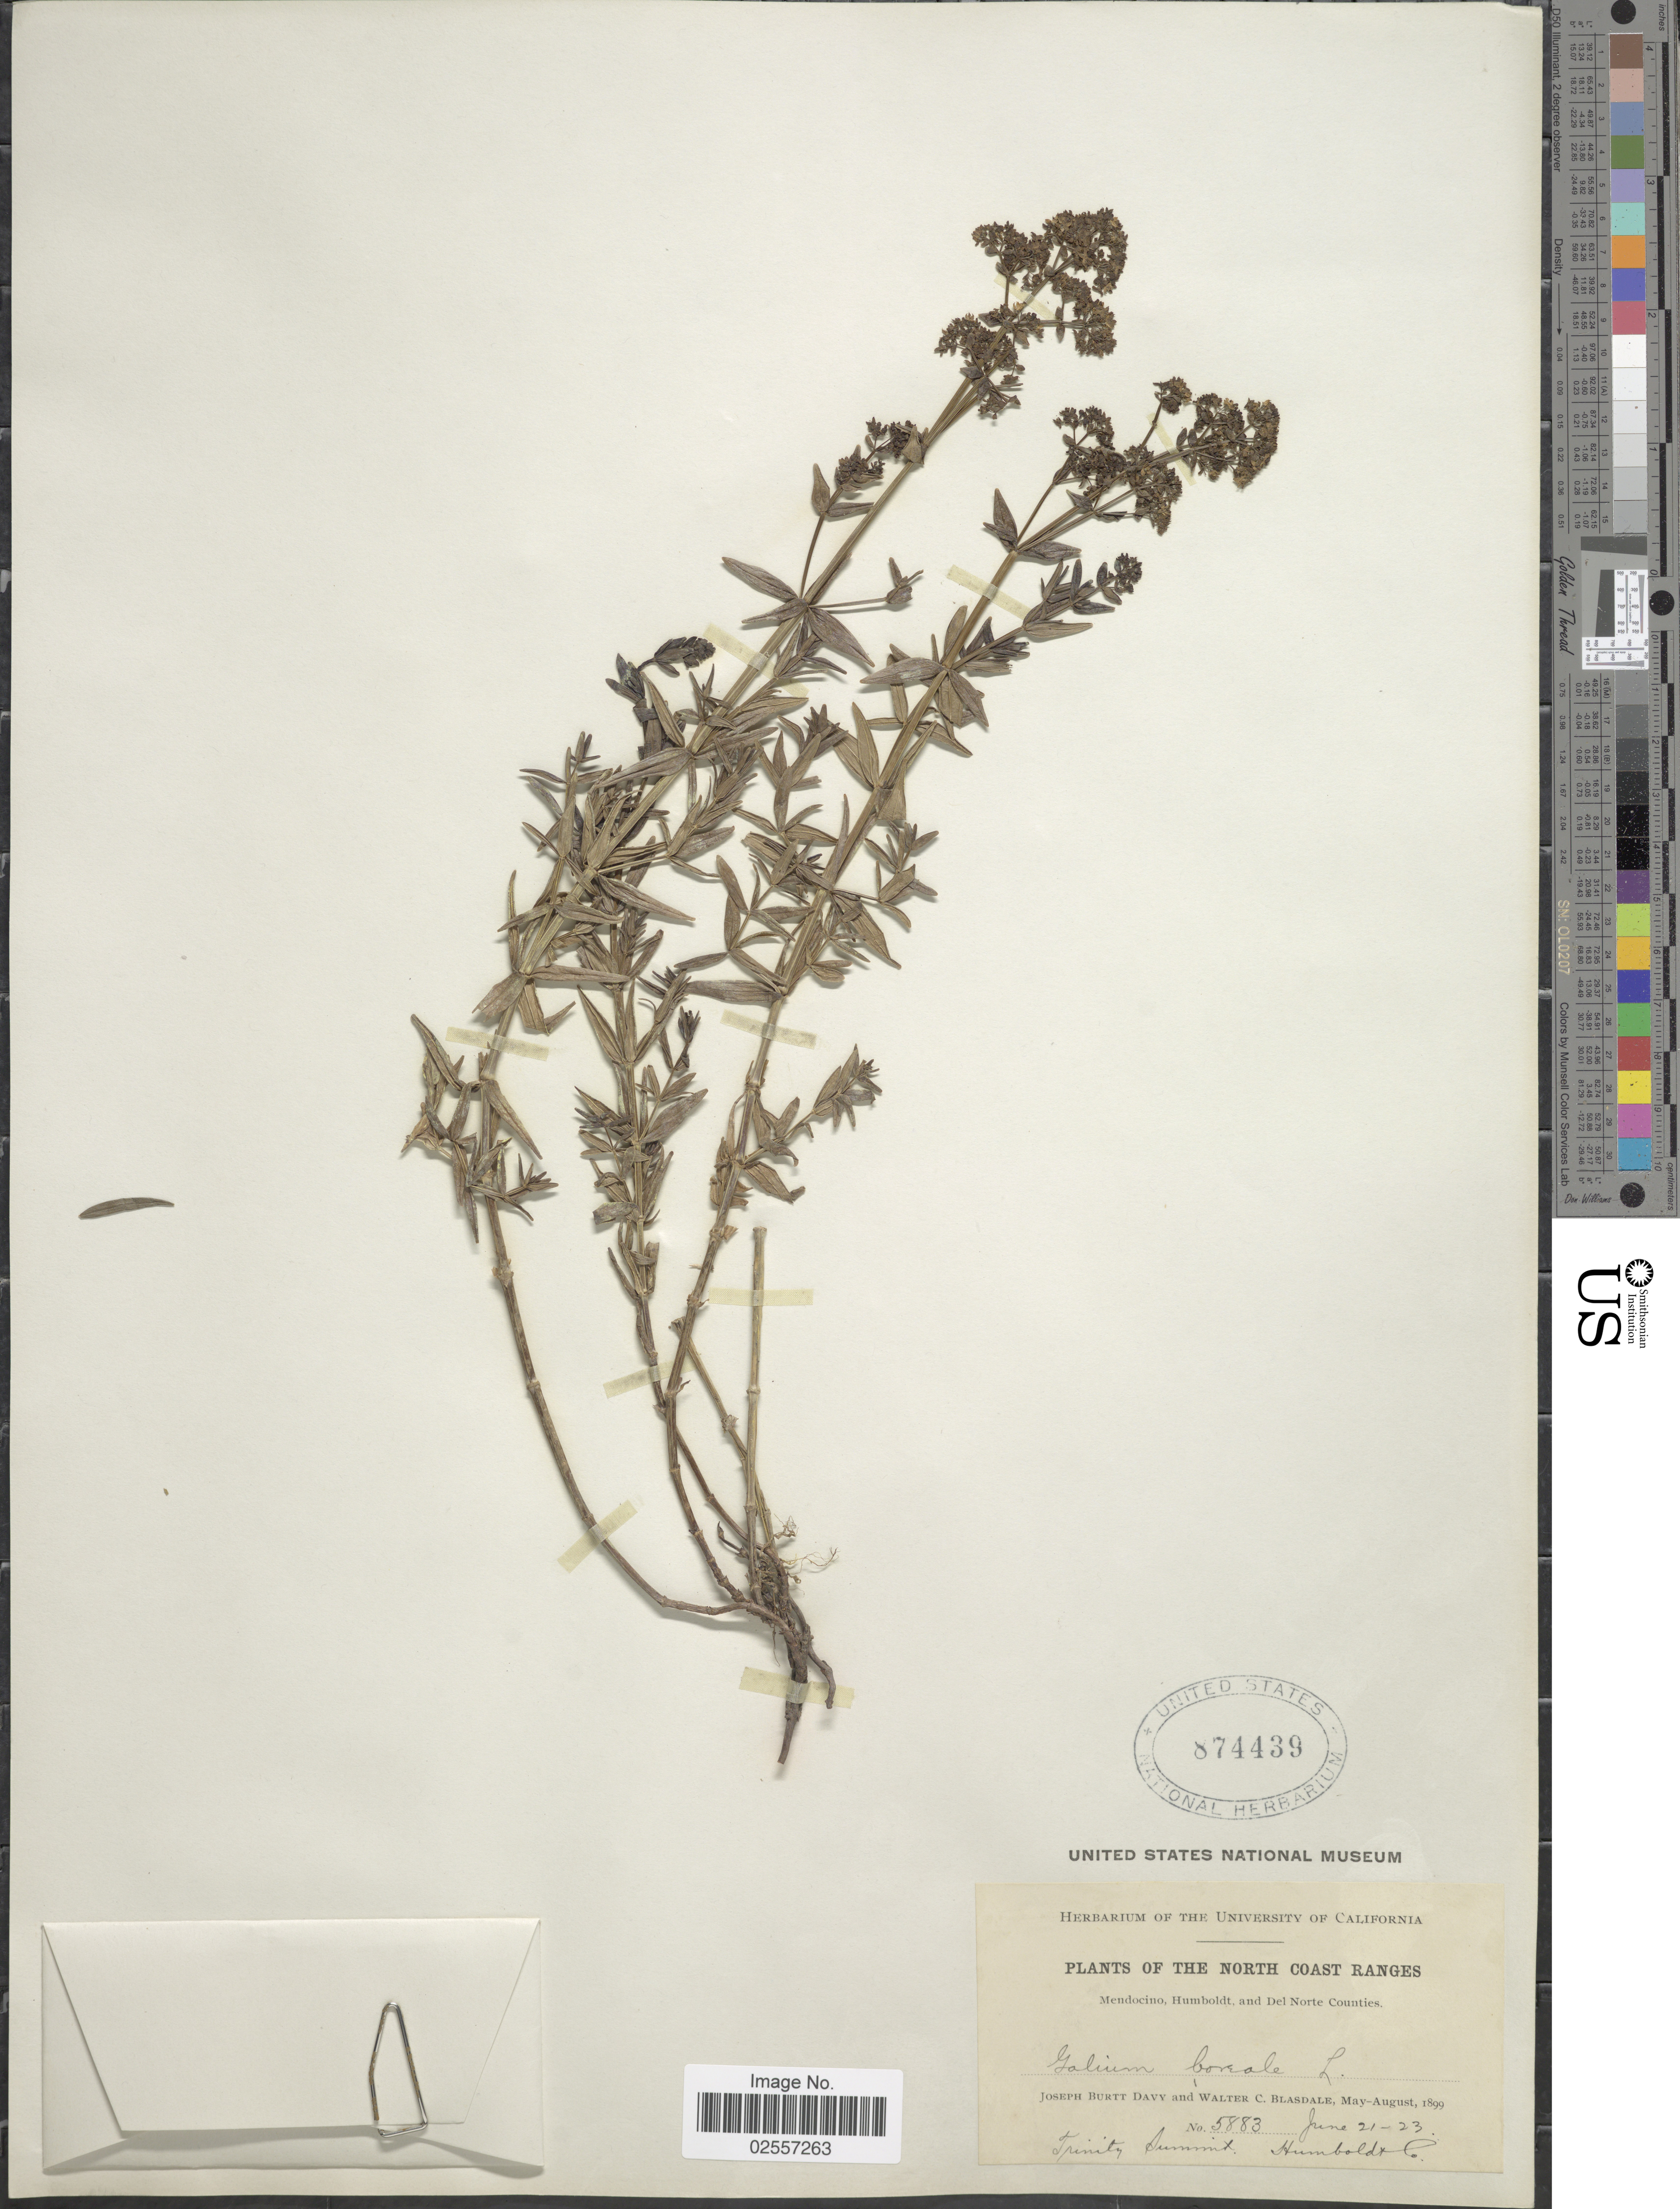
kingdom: Plantae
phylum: Tracheophyta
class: Magnoliopsida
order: Gentianales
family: Rubiaceae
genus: Galium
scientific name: Galium boreale L.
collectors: J. Burtt Davy & W. Blasdale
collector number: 5883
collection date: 1899-06-21/1899-06-23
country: United States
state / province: California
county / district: Humboldt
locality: North Coast Ranges. Trinity Summit. Humboldt Co.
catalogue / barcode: US 874439